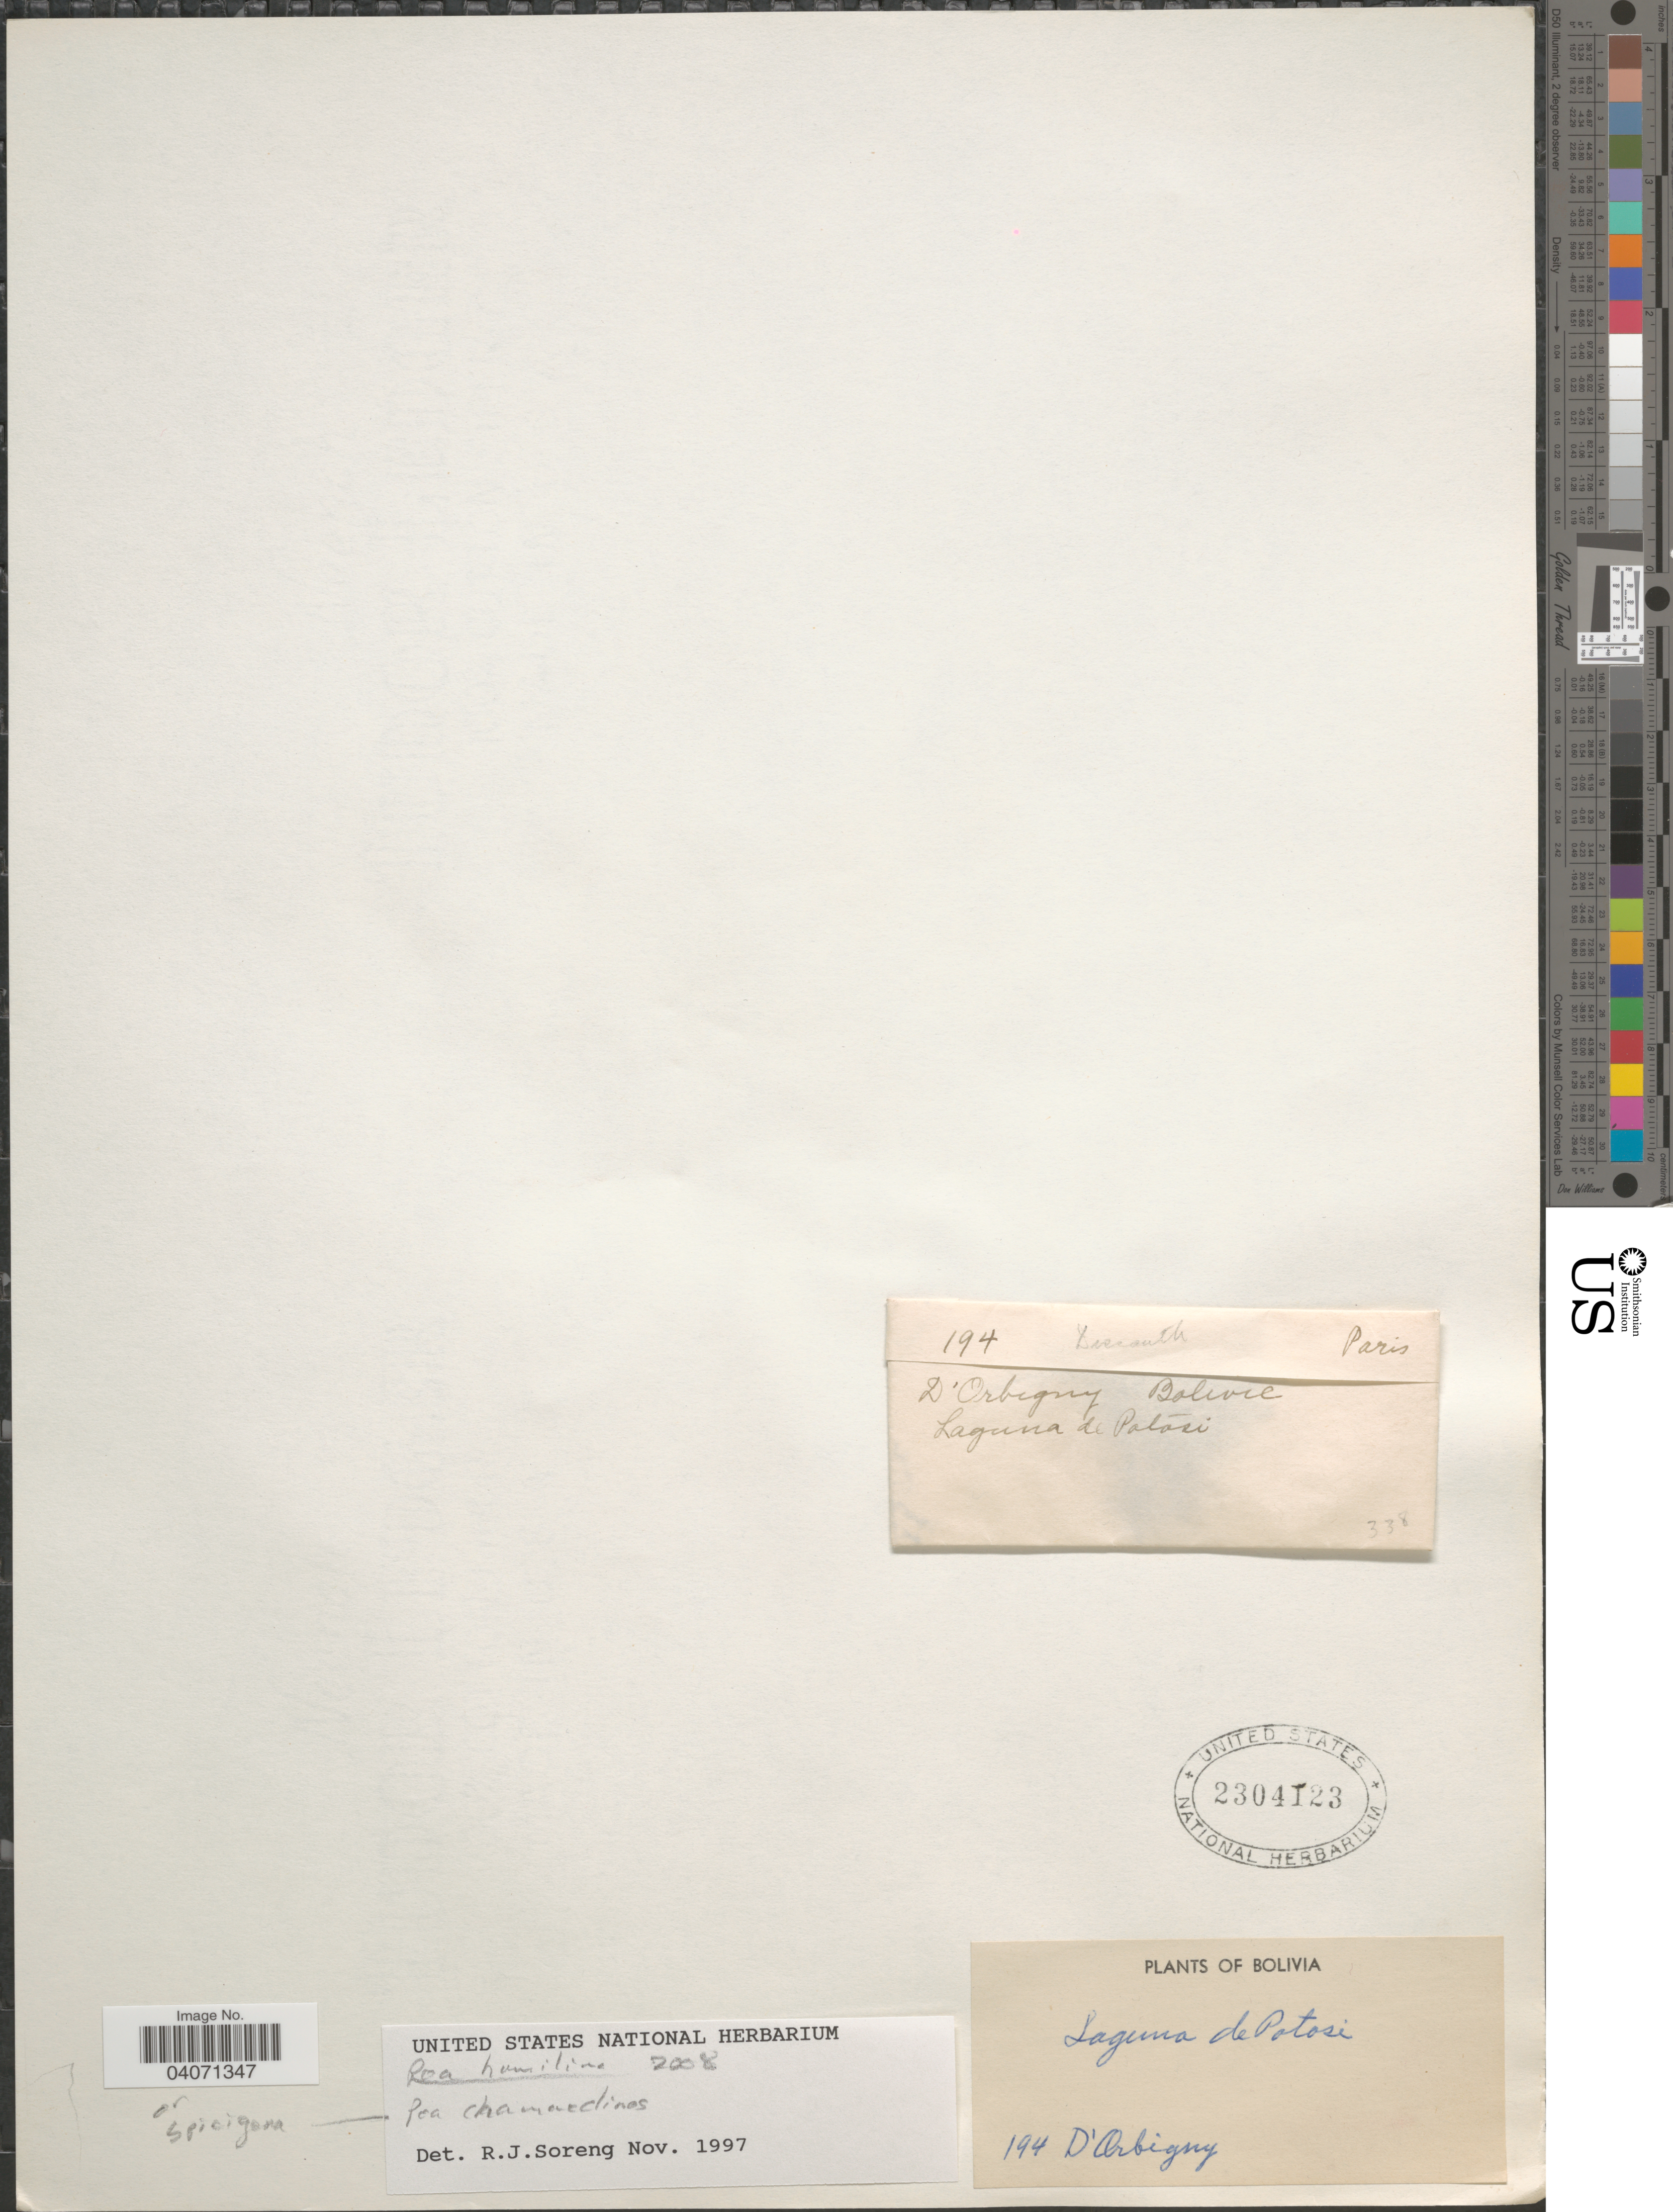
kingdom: Plantae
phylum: Tracheophyta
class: Liliopsida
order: Poales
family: Poaceae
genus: Poa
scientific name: Poa spicigera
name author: Tovar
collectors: D'Orbigny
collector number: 194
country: Bolivia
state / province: Potosi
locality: Laguna de Potosi.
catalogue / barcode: US 2304123